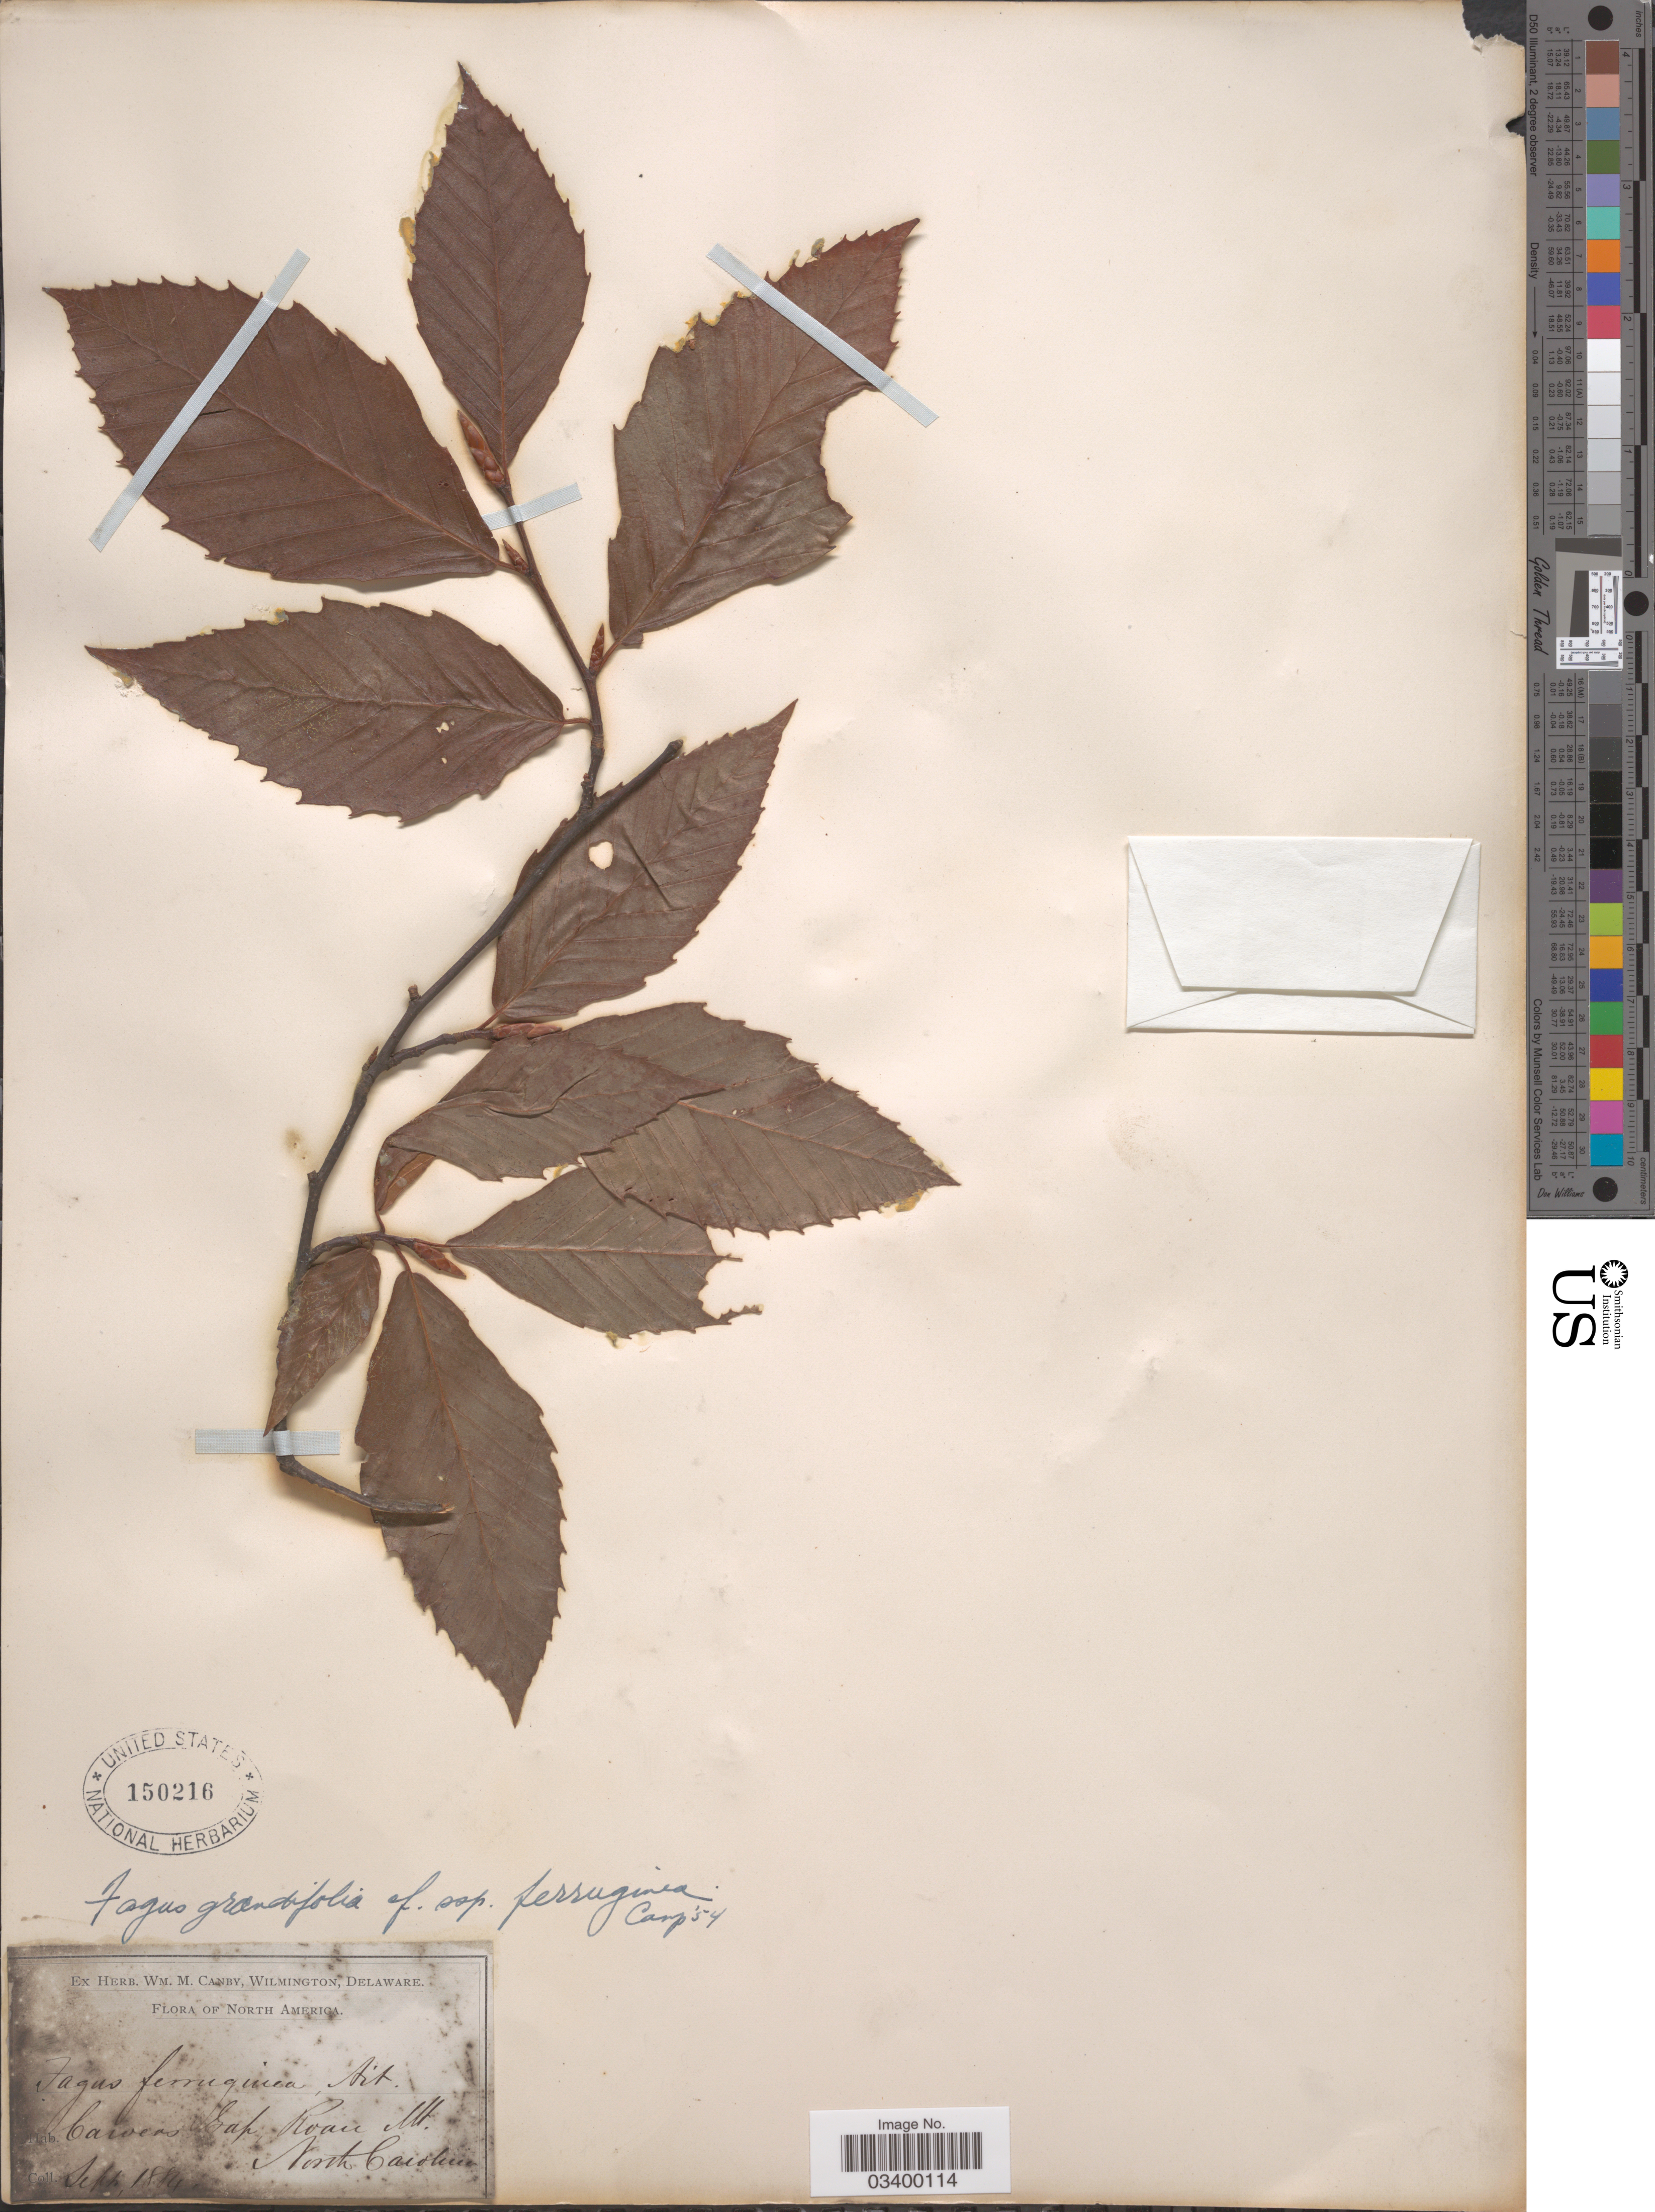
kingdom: Plantae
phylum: Tracheophyta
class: Magnoliopsida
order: Fagales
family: Fagaceae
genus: Fagus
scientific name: Fagus grandifolia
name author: Ehrh.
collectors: ex herb. W.M. Canby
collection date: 1884-09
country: United States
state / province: North Carolina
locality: Carvers Gap, Roan Mt.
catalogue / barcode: US 150216